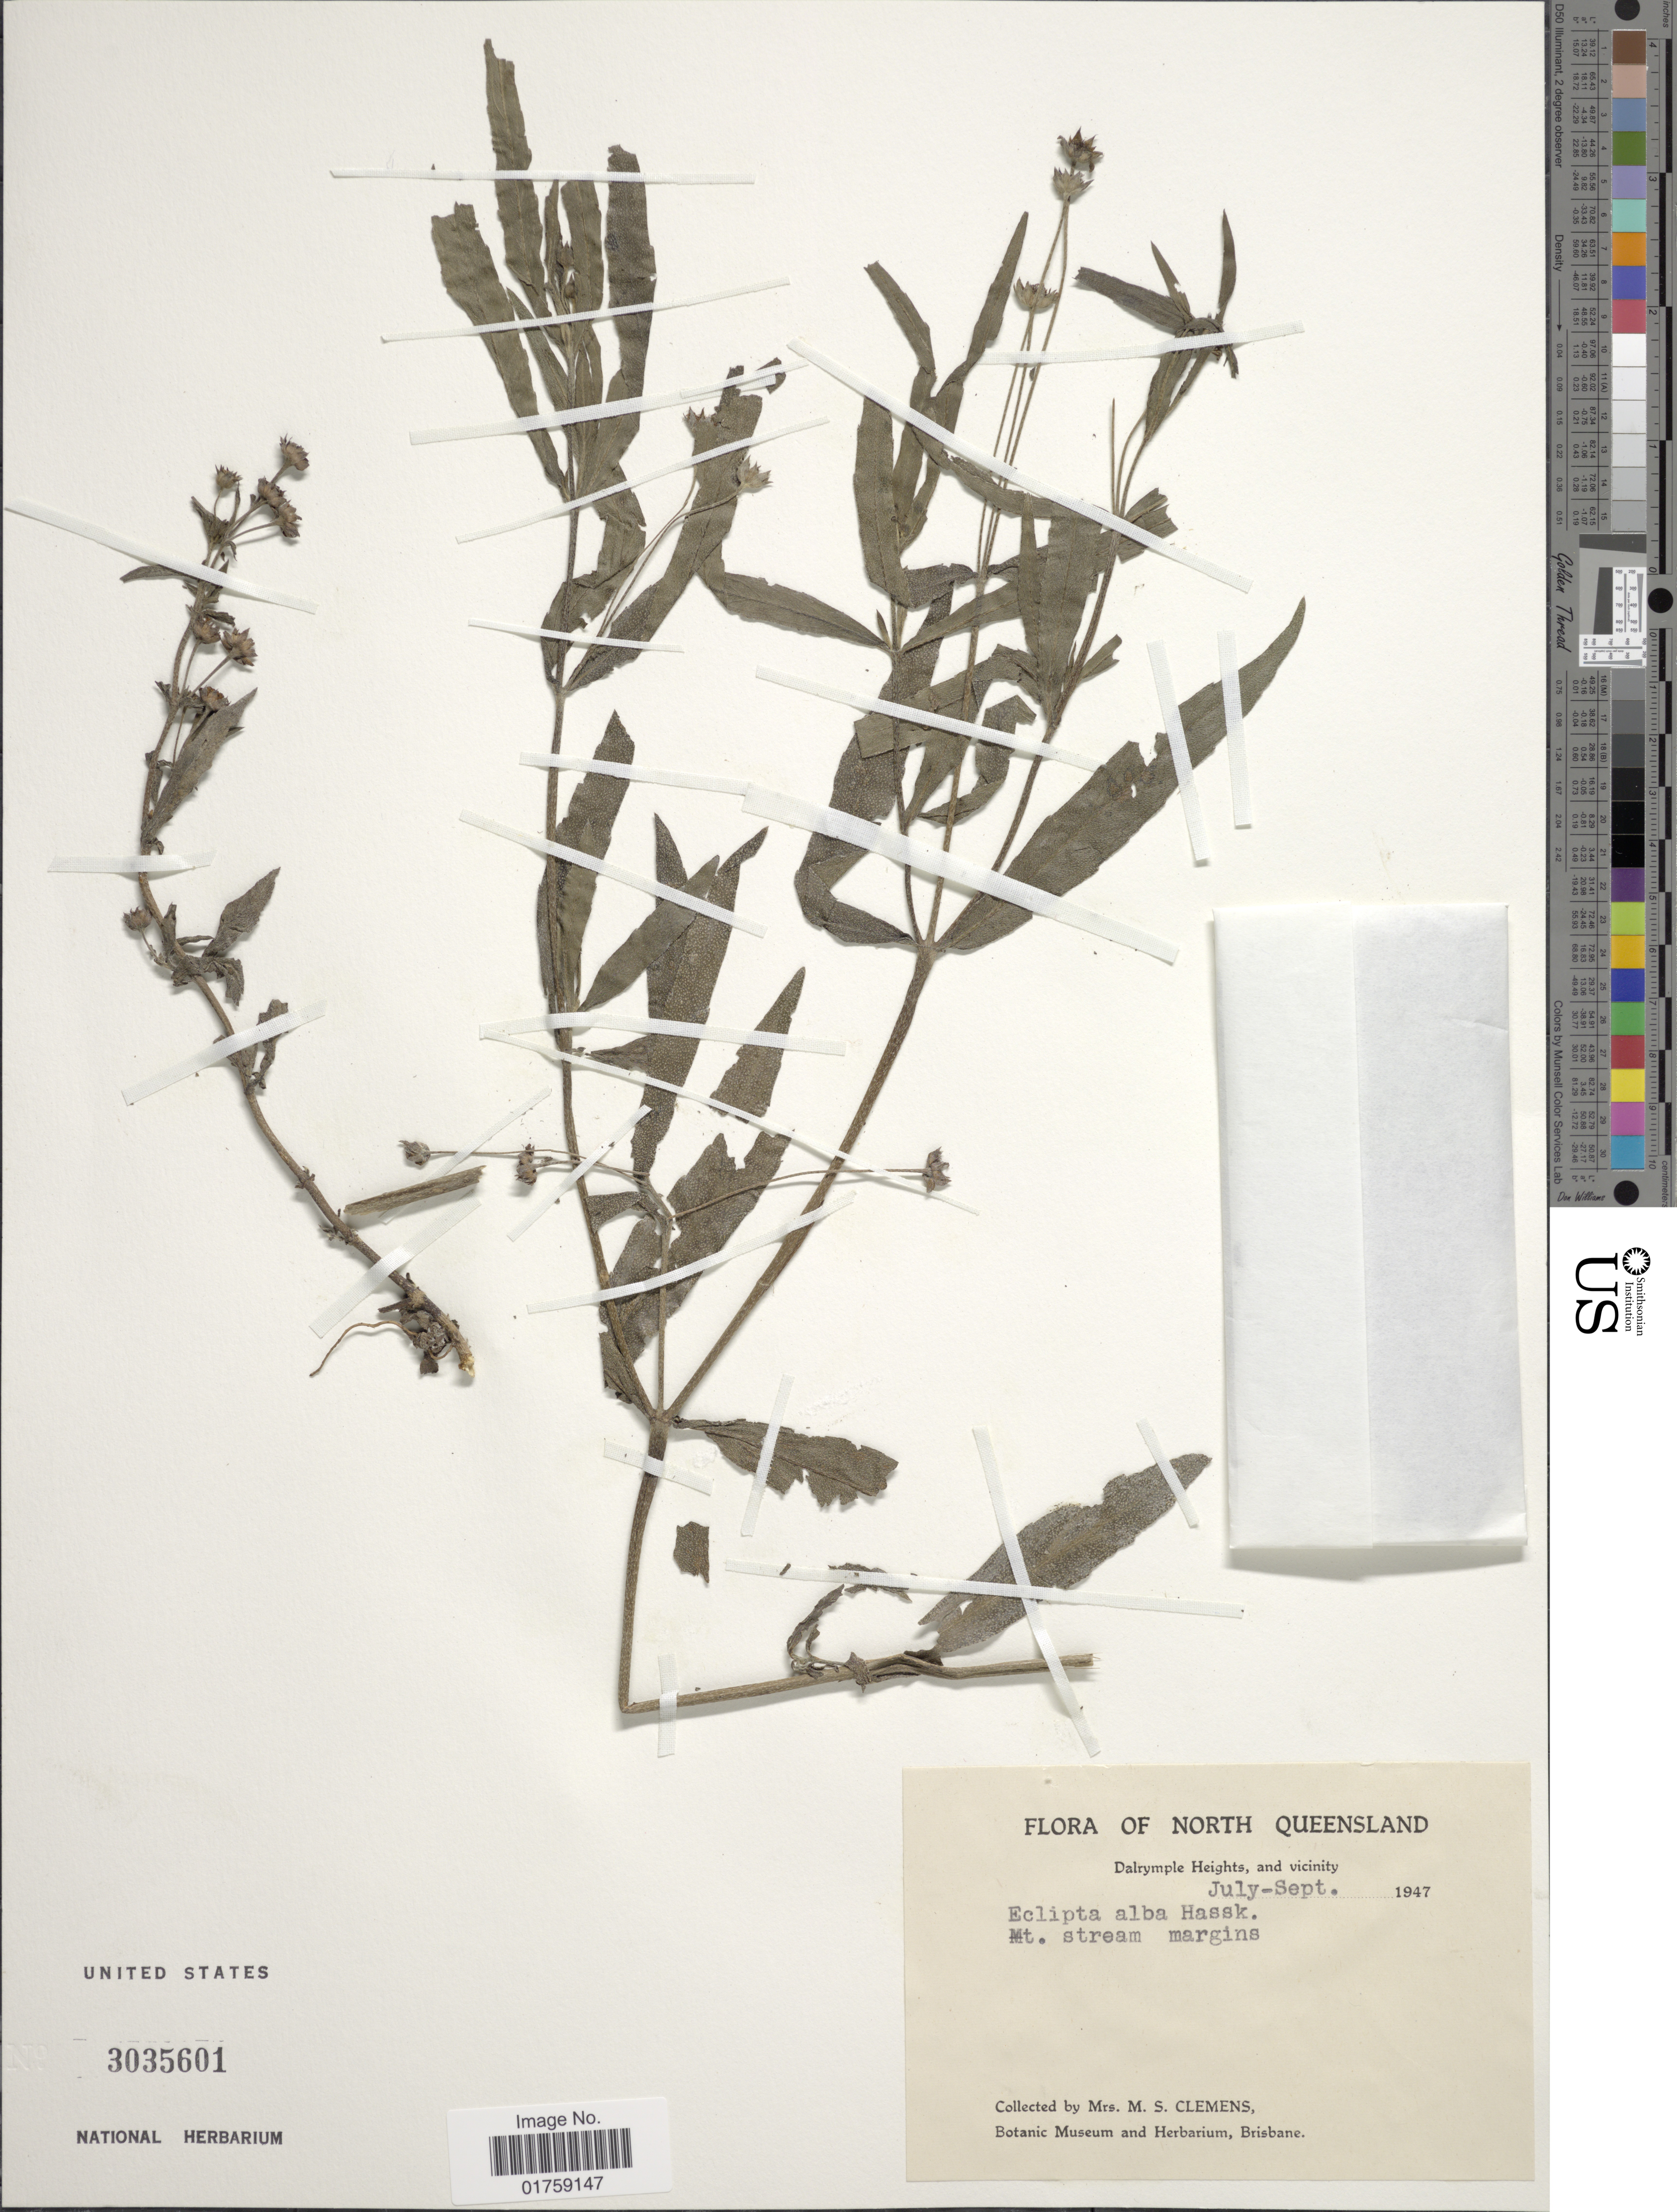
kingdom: Plantae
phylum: Tracheophyta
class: Magnoliopsida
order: Asterales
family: Asteraceae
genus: Eclipta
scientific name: Eclipta alba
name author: (L.) Hassk.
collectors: M. S. Clemens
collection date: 1947-07/1947-09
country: Australia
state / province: Queensland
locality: North Queensland. Dalrymple Heights, and vicinity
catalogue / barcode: US 3035601